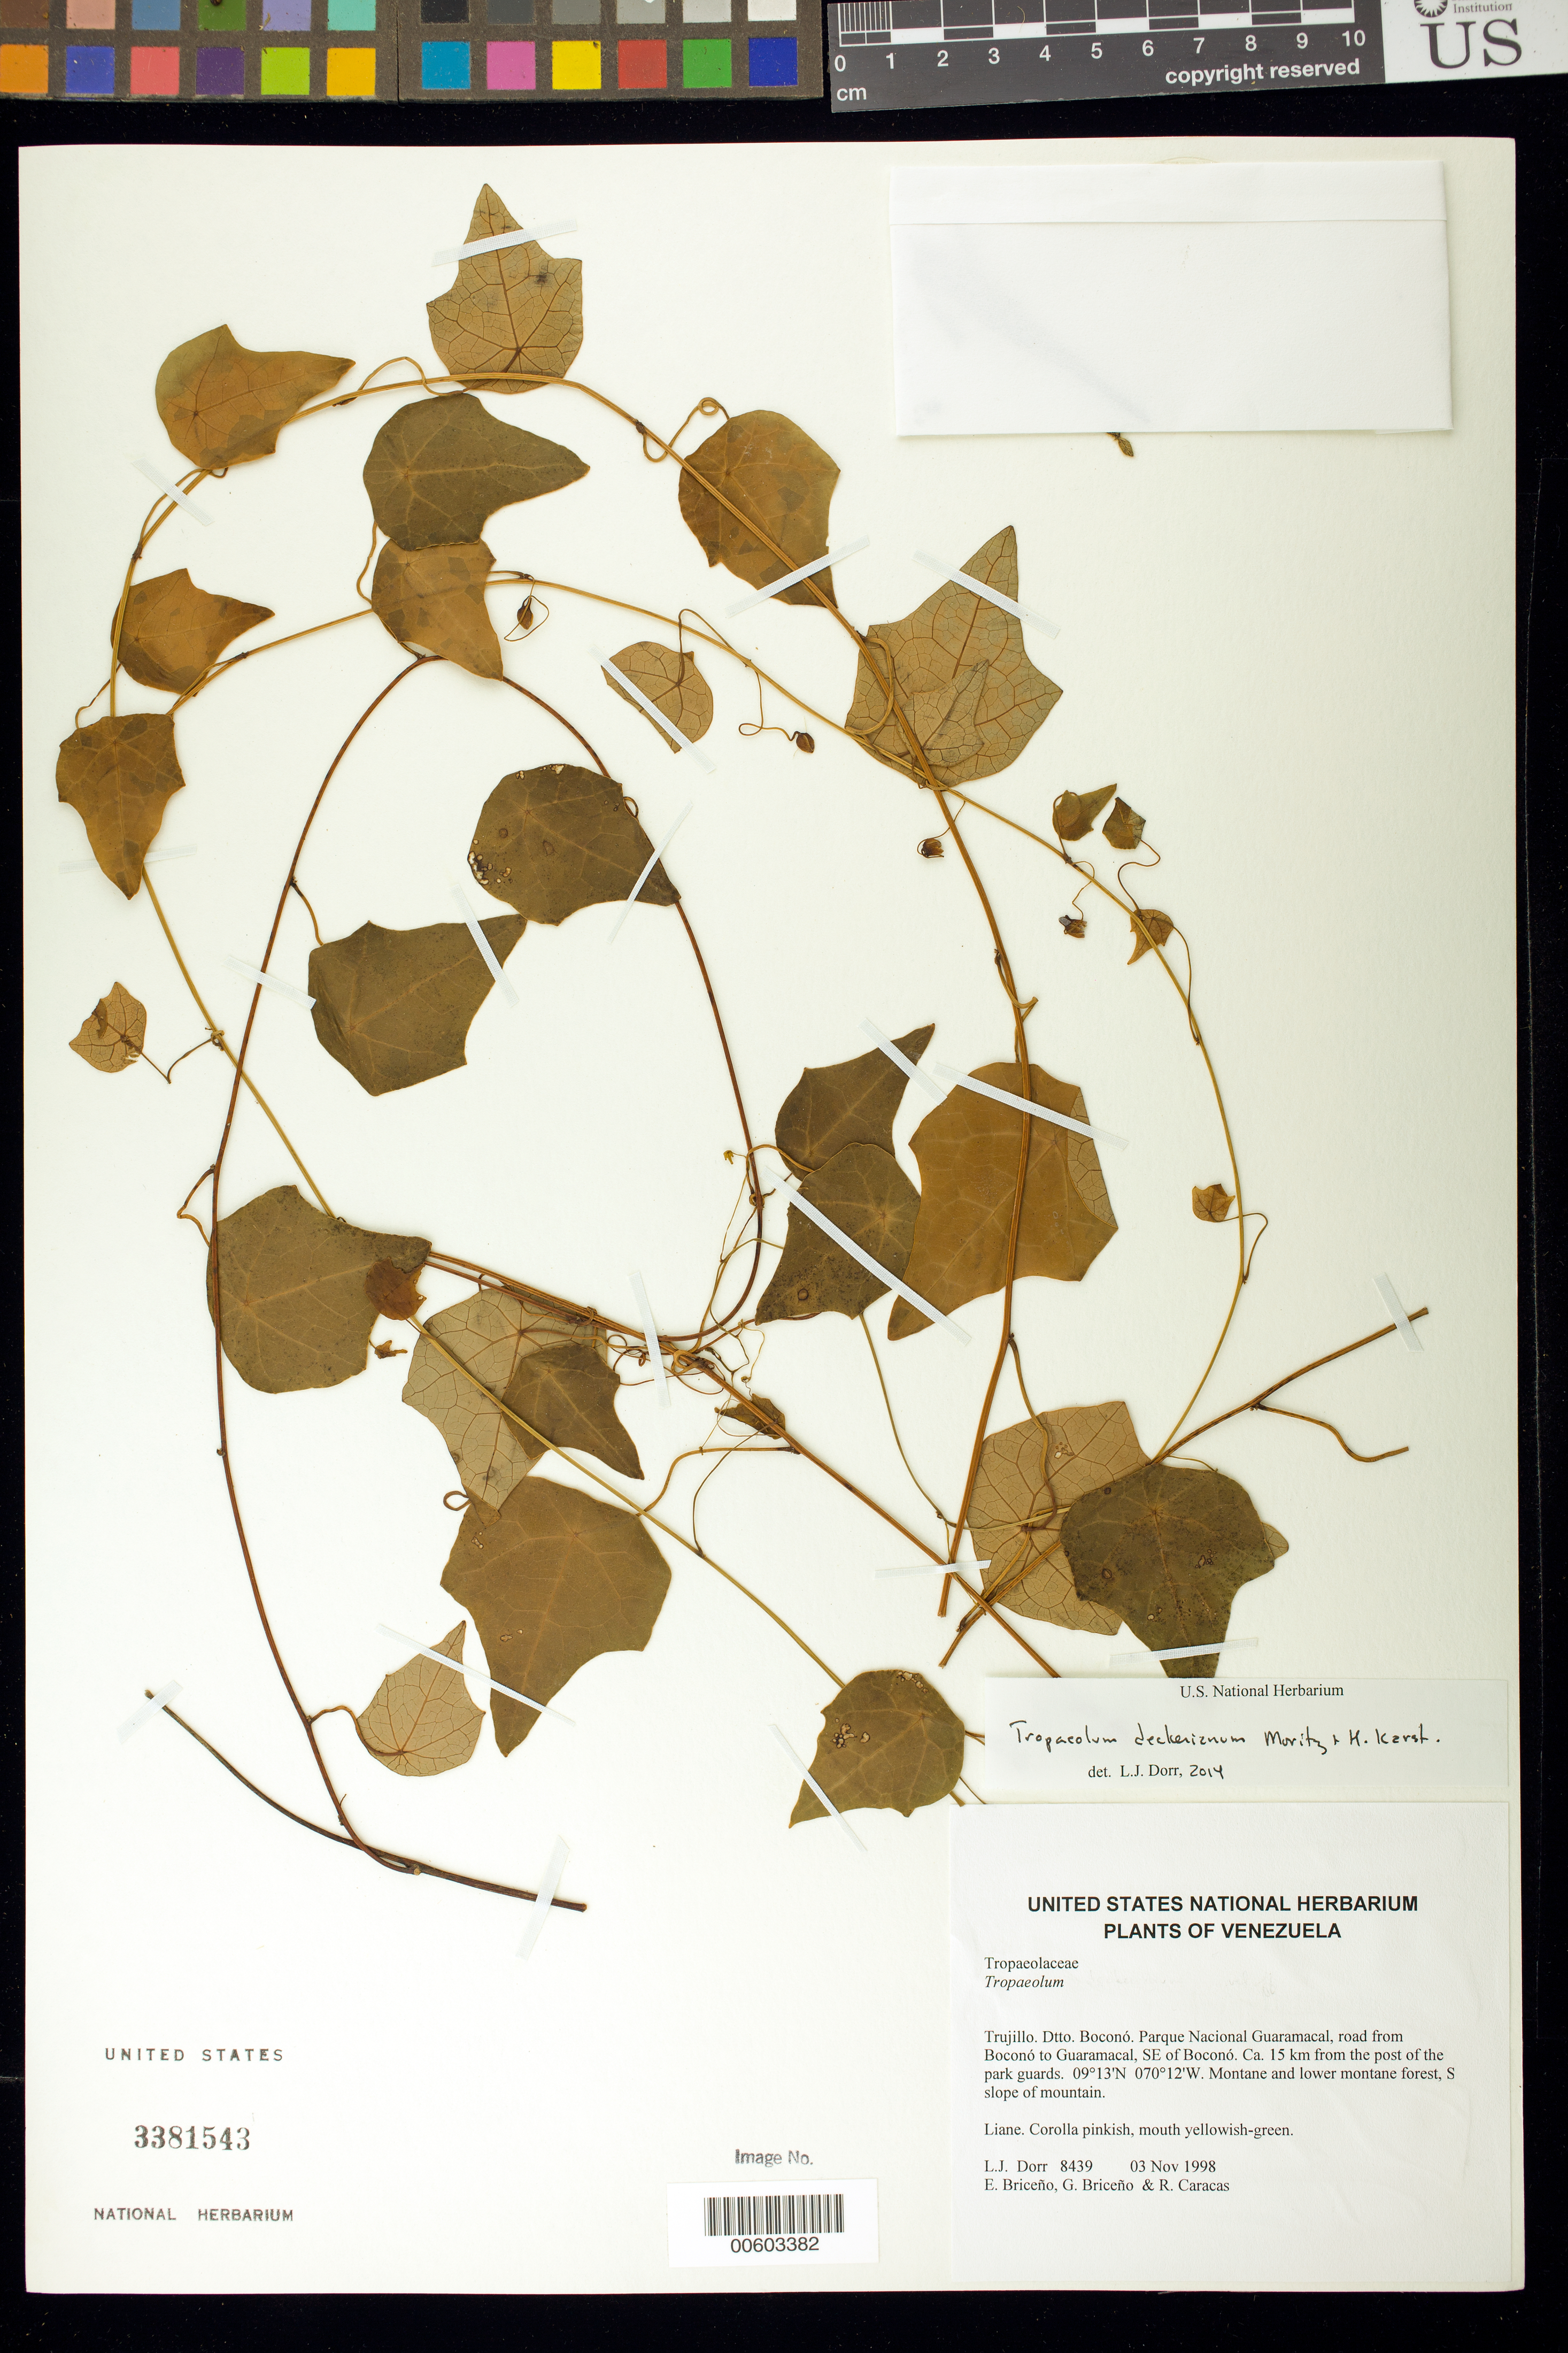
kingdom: Plantae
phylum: Tracheophyta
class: Magnoliopsida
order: Brassicales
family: Tropaeolaceae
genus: Tropaeolum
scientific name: Tropaeolum deckerianum var. deckerianum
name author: Moritz & H. Karst.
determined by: Dorr, L. J., (BOT), Smithsonian Institution - National Museum of Natural History (UNITED STATES)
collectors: L. J. Dorr, E. Briceño, G. Briceño & R. Caracas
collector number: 8439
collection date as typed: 03 Nov 1998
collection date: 1998-11-03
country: Venezuela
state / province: Trujillo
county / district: Boconó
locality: Parque Nacional Guaramacal, road from Boconó to Guaramacal, SE of Boconó, ca. 15 km from the post of the park guards.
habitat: Montane and lower montane forest, S slope of mountain.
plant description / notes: PORT, US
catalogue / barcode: US 3381543